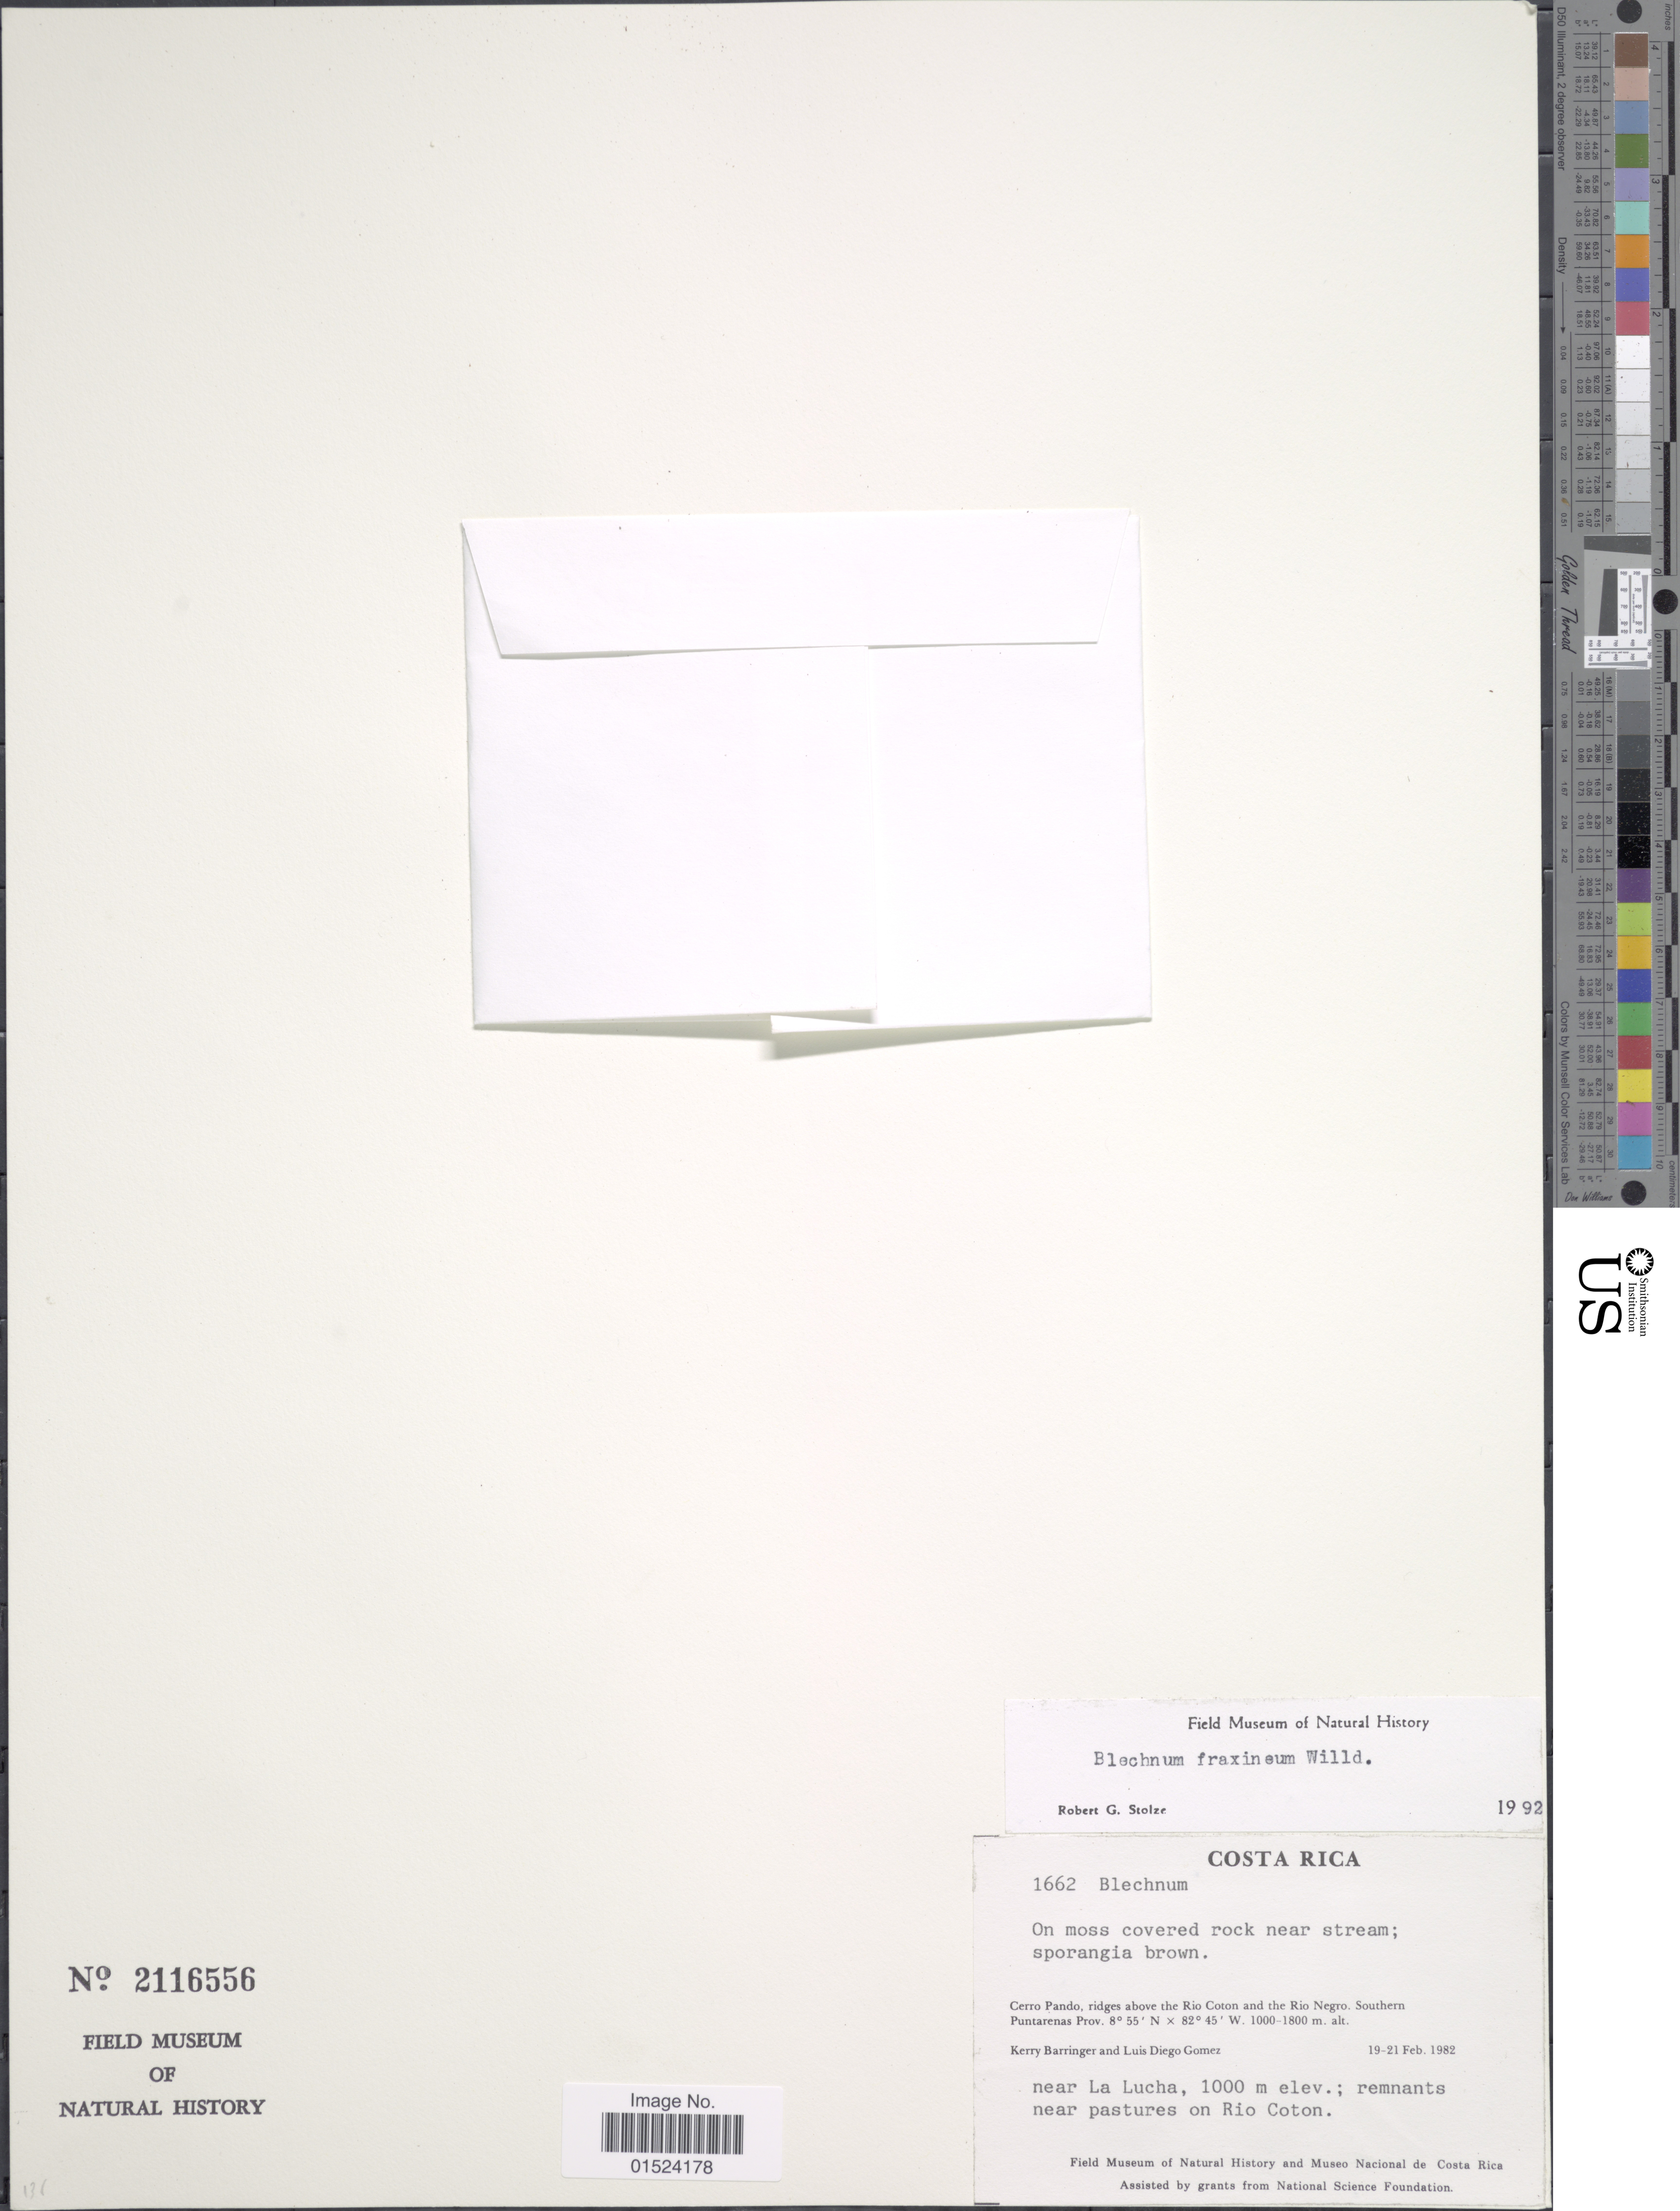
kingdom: Plantae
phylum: Tracheophyta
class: Polypodiopsida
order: Polypodiales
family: Blechnaceae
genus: Blechnum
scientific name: Blechnum lellingerianum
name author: L.D. Gómez in L.D. Gómez &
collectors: K. A. Barringer & L. Gomez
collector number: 1662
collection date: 1982-02-19/1982-02-21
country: Costa Rica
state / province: Puntarenas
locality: Cerro Pando, ridges above the Rio Coton and the Rio Negro. Southern Puntarenas Prov.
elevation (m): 1000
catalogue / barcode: US 2116556